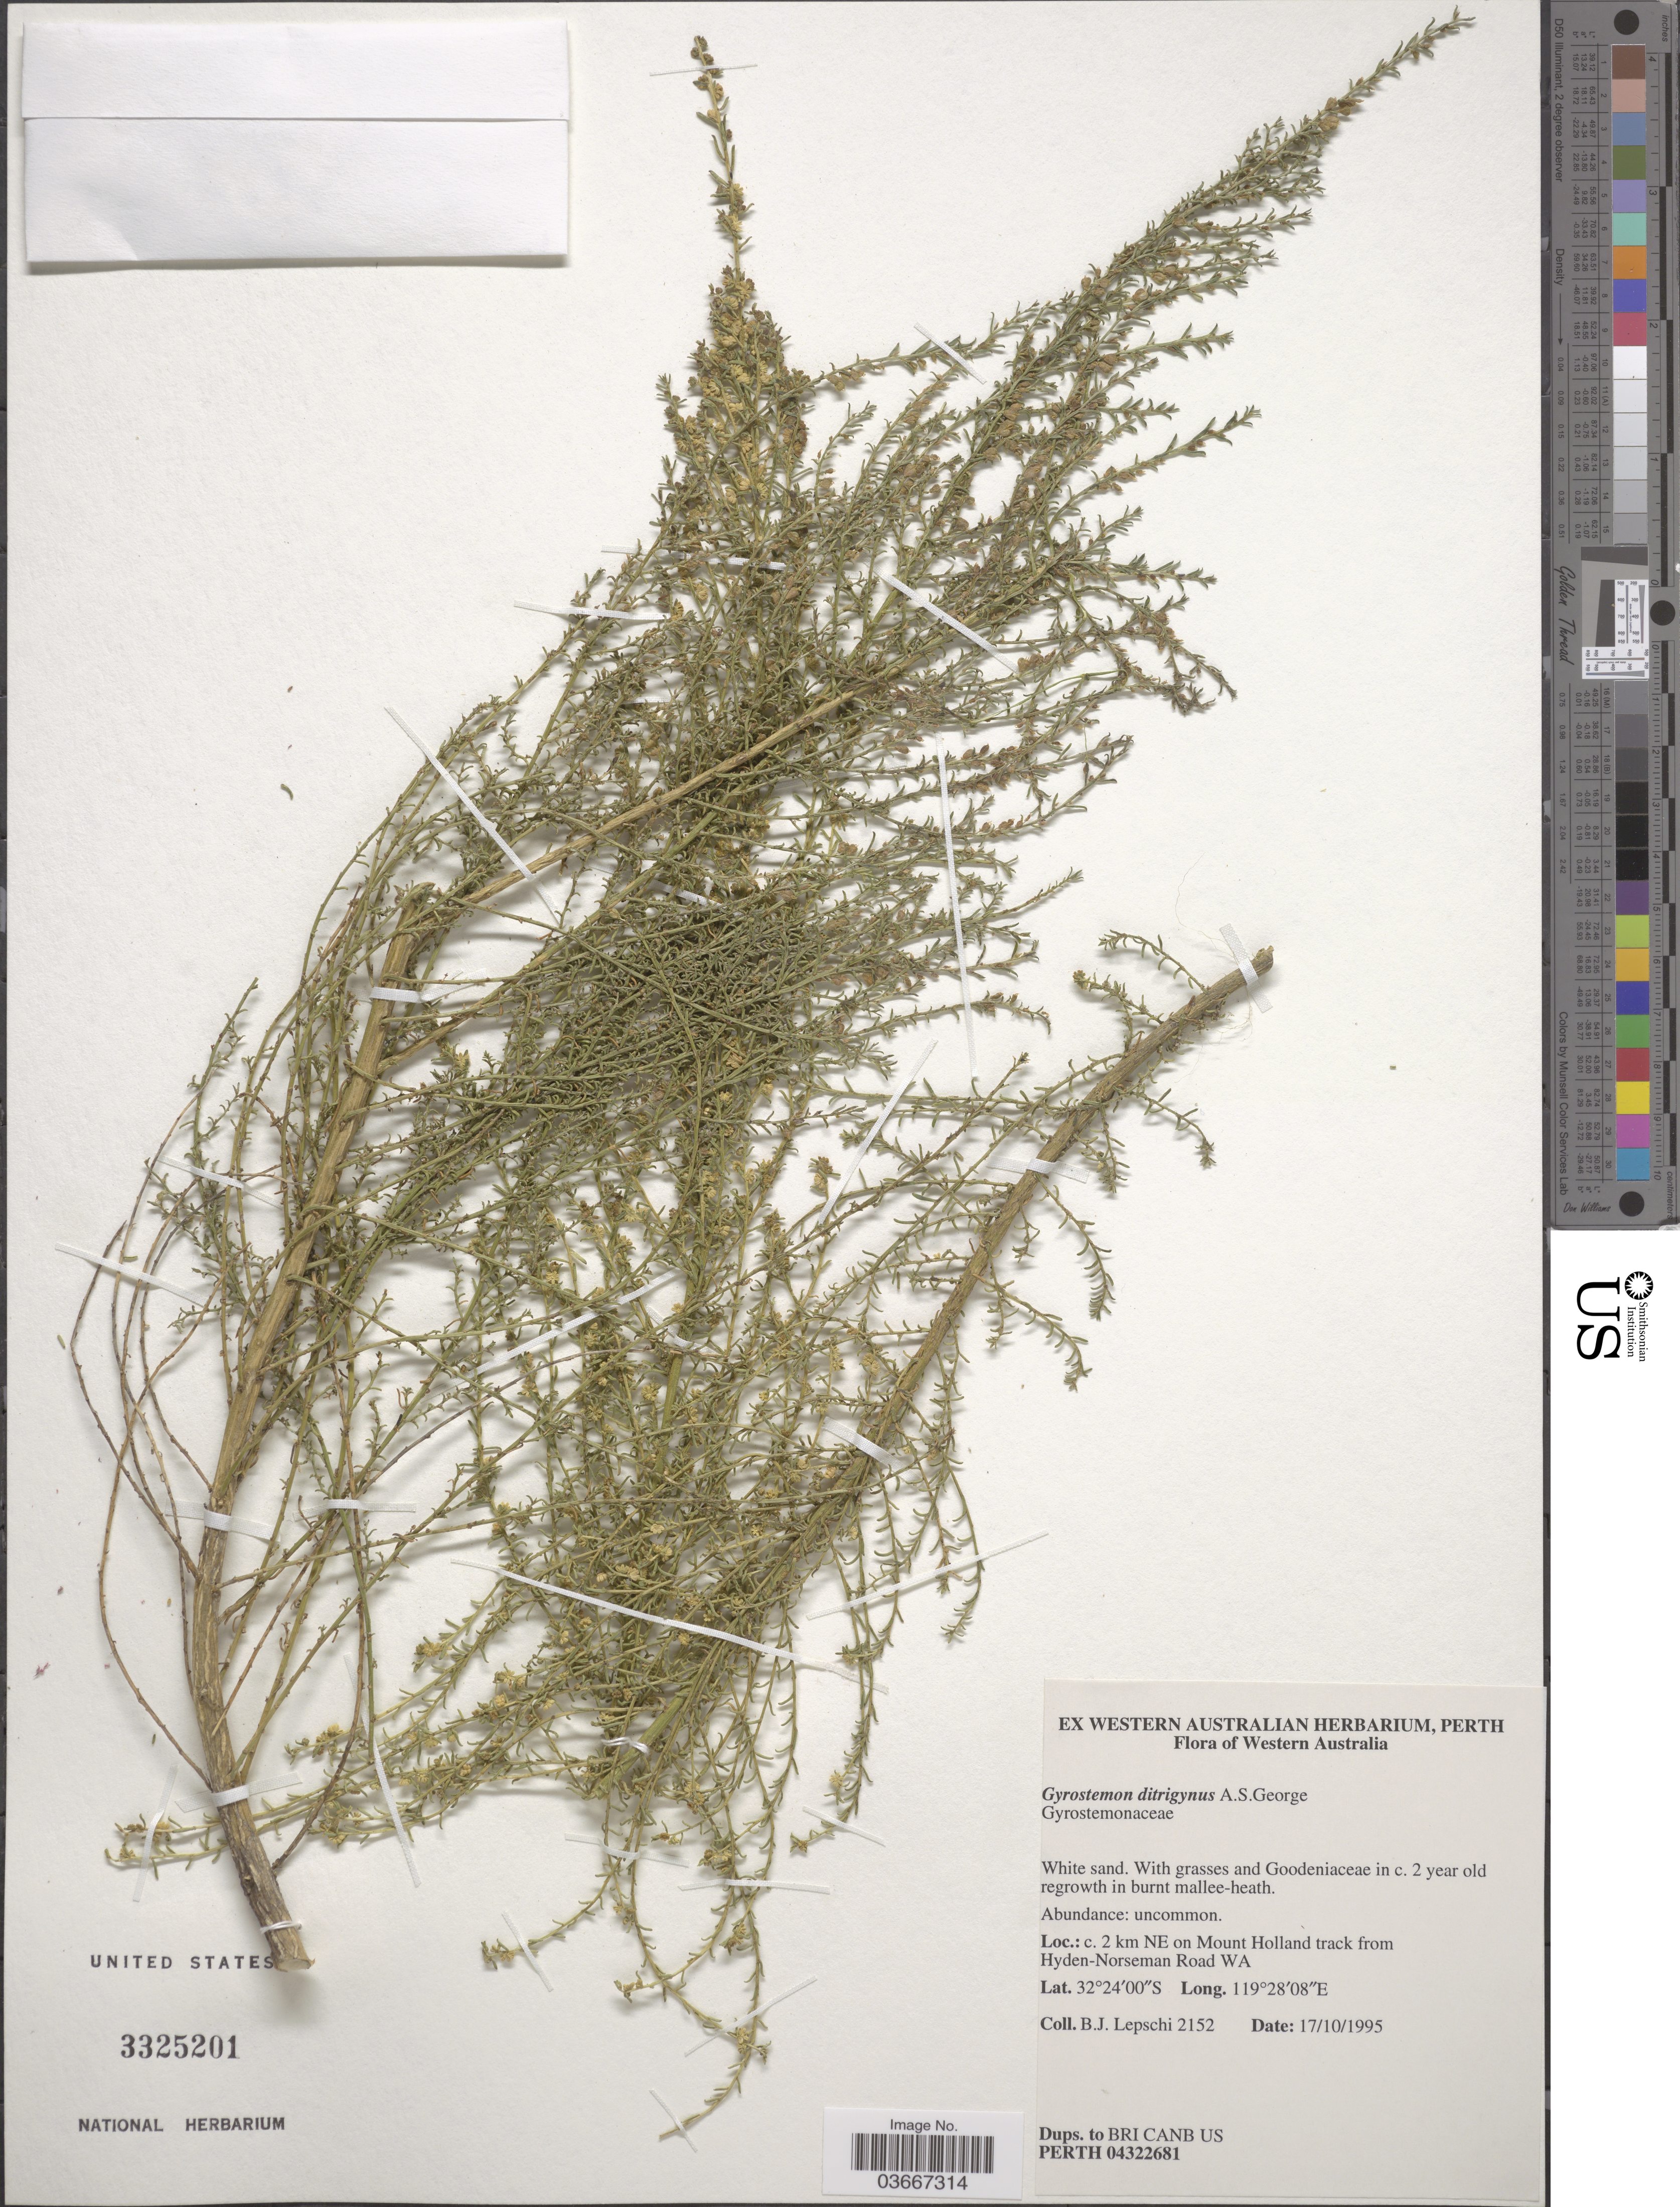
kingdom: Plantae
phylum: Tracheophyta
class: Magnoliopsida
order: Brassicales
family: Gyrostemonaceae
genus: Gyrostemon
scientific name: Gyrostemon ditrigynus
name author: A.S. George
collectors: B. Lepschi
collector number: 2152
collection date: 1995-10-17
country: Australia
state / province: Western Australia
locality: C. 2 km NE on Mount Holland track from Hyden-Norseman Road.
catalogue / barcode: US 3325201